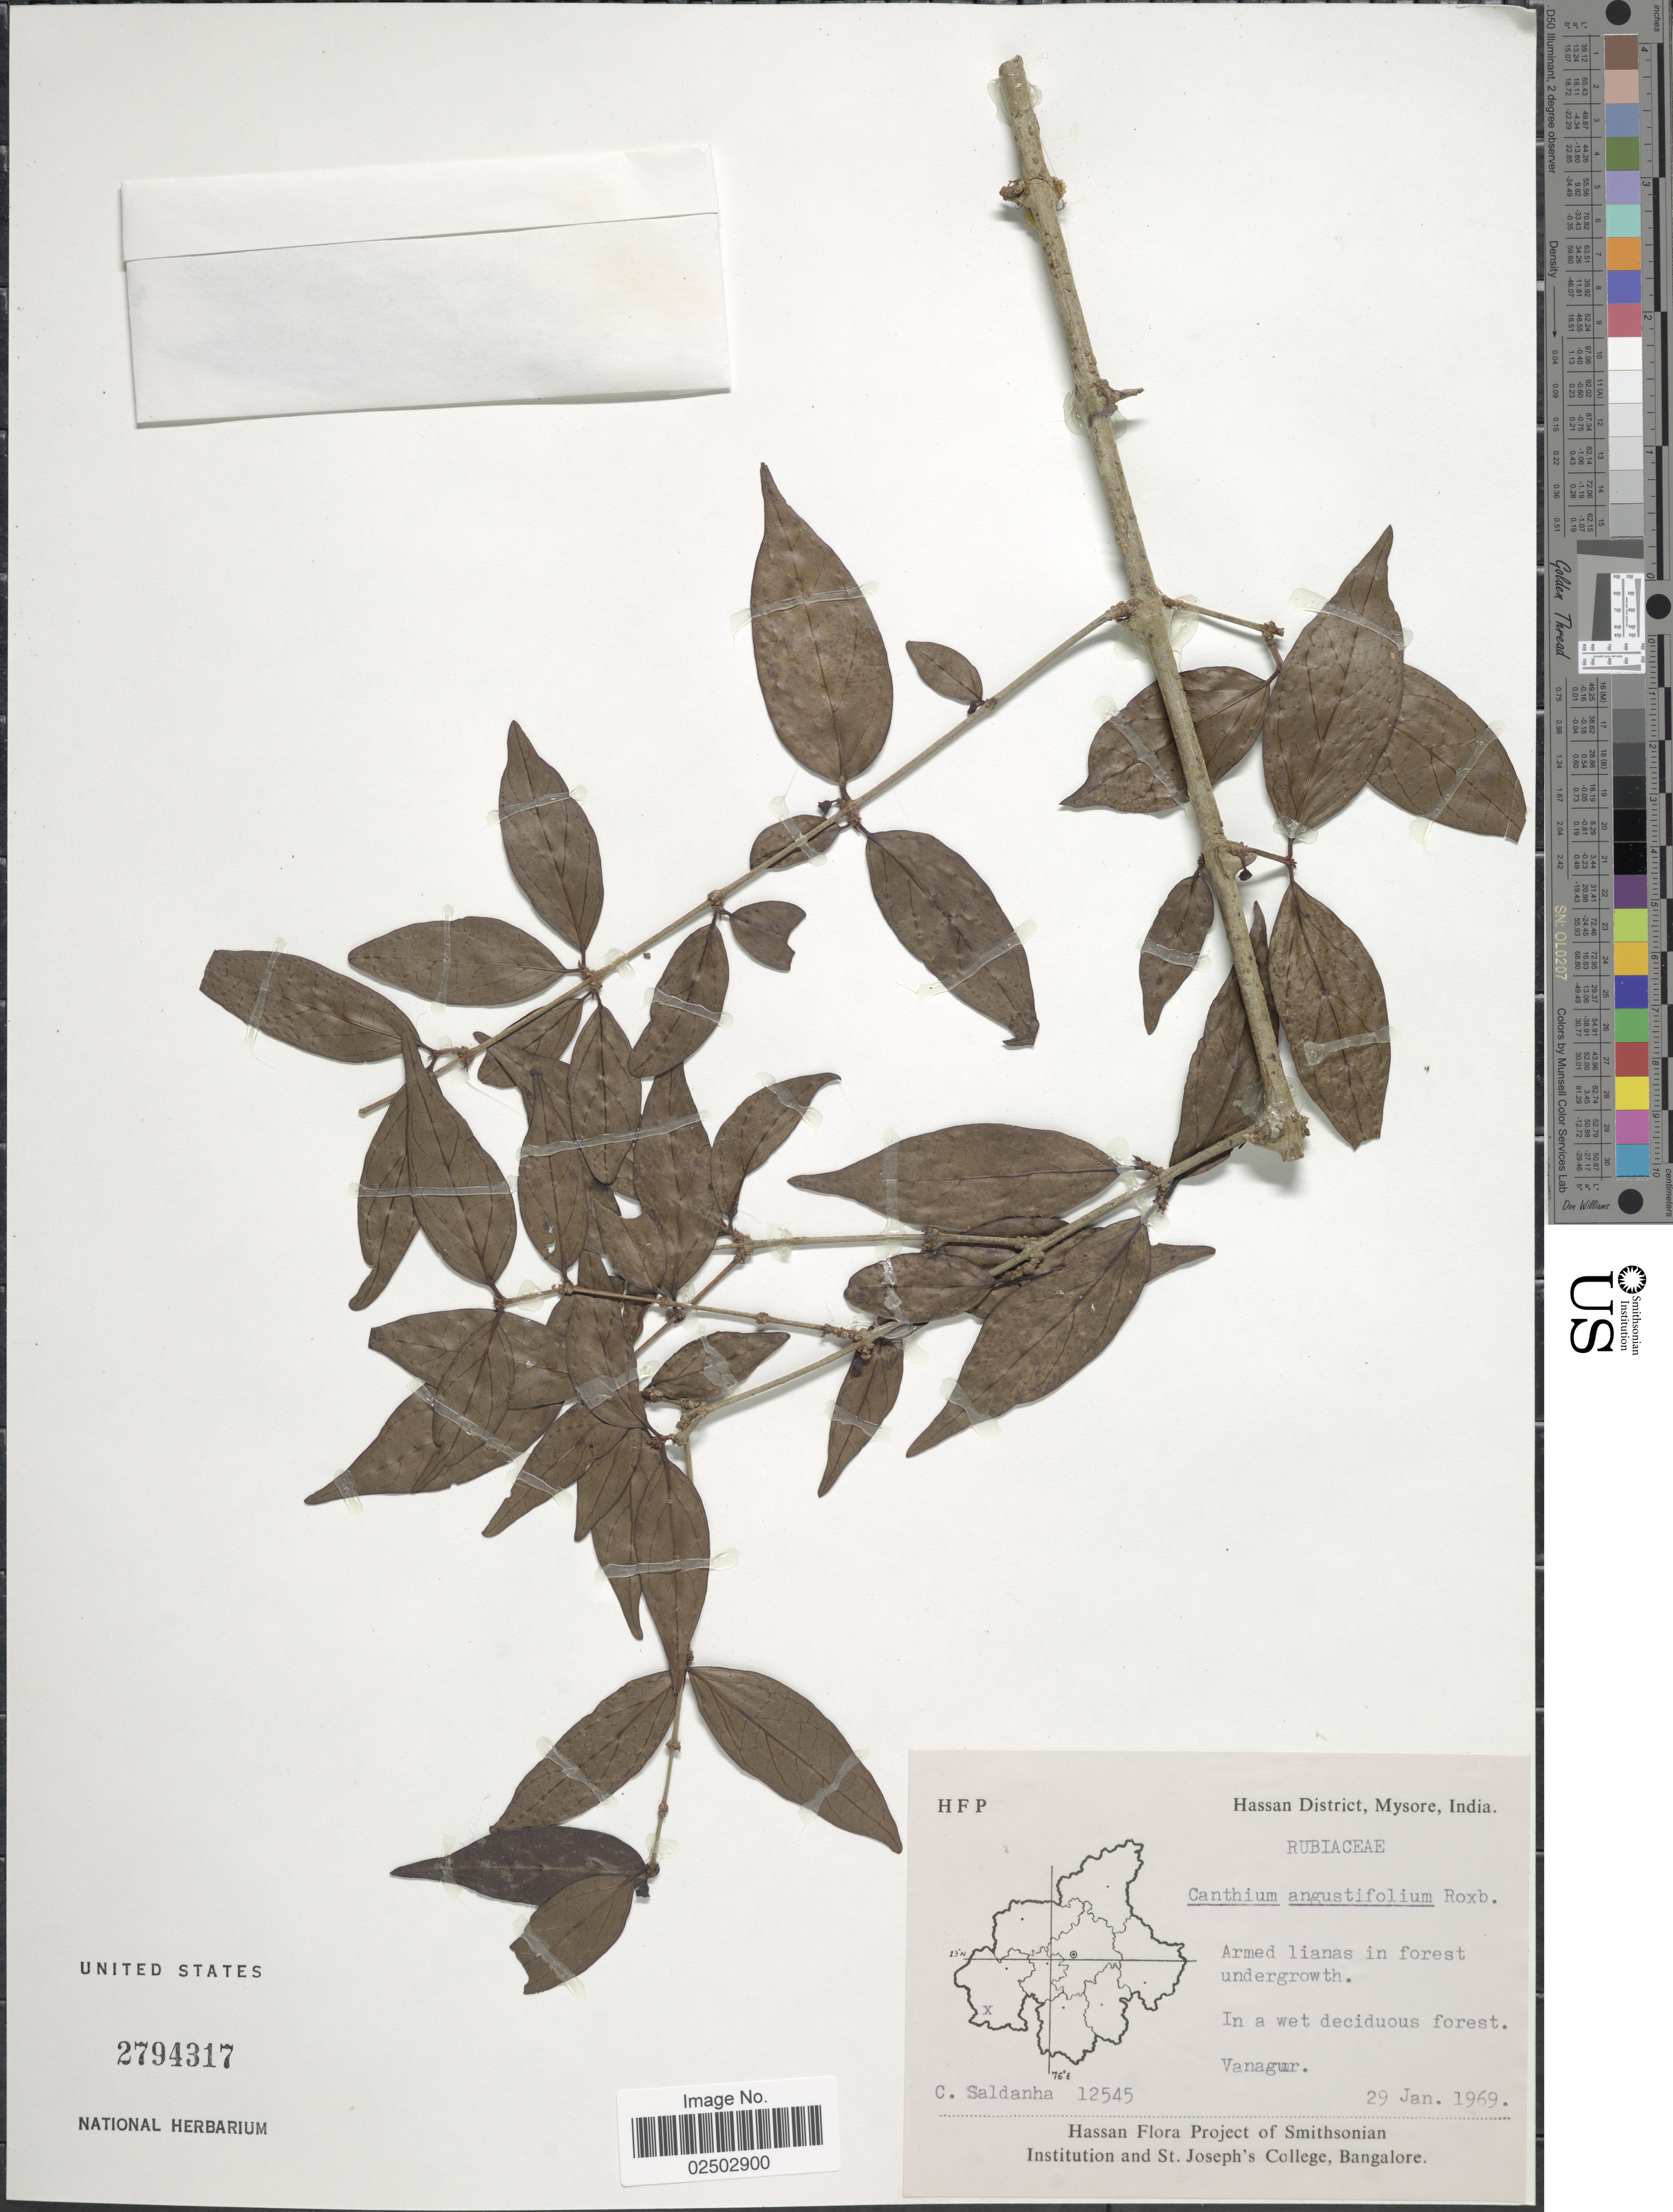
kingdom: Plantae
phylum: Tracheophyta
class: Magnoliopsida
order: Gentianales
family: Rubiaceae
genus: Canthium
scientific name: Canthium angustifolium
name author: Roxb.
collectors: C. Saldanha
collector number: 12545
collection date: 1969-01-29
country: India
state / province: Karnataka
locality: Hassan District, Mysore, India, Vanagur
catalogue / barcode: US 2794317